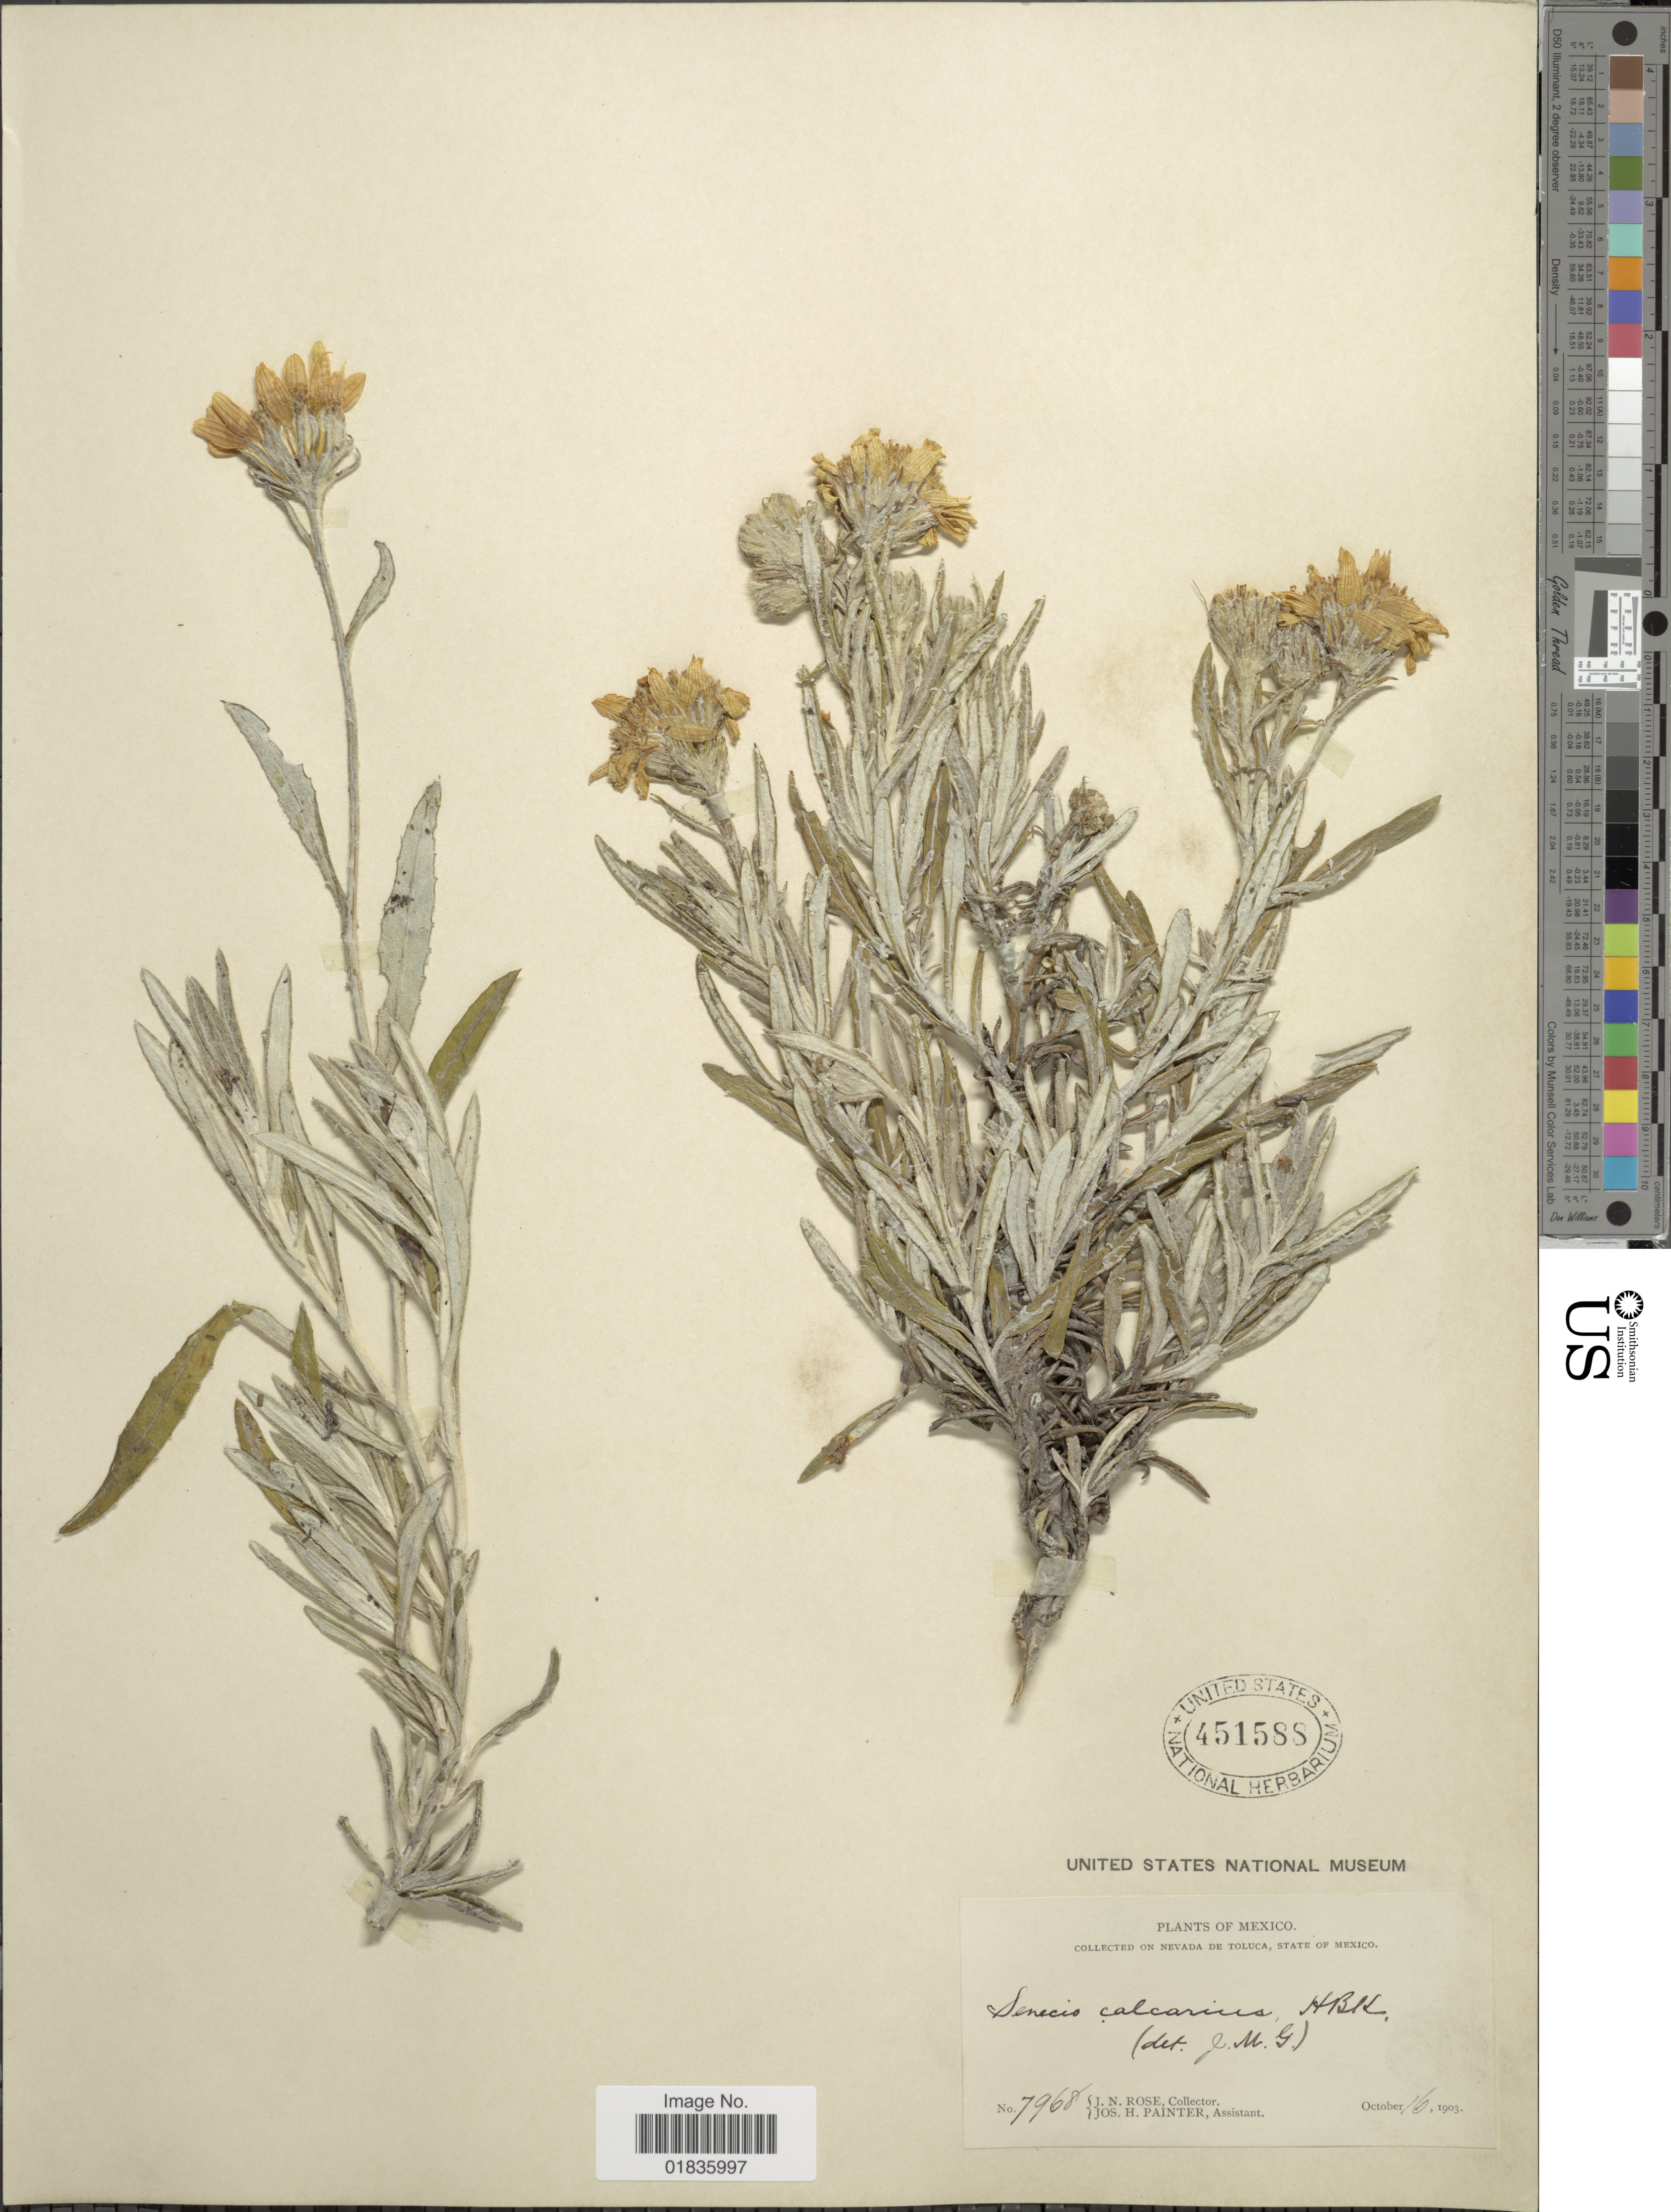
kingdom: Plantae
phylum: Tracheophyta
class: Magnoliopsida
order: Asterales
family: Asteraceae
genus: Senecio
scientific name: Senecio mairetianus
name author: DC.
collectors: J. N. Rose & J. H. Painter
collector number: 7968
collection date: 1903-10-16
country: Mexico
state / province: México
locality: On Nevada de Toluca.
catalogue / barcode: US 451588